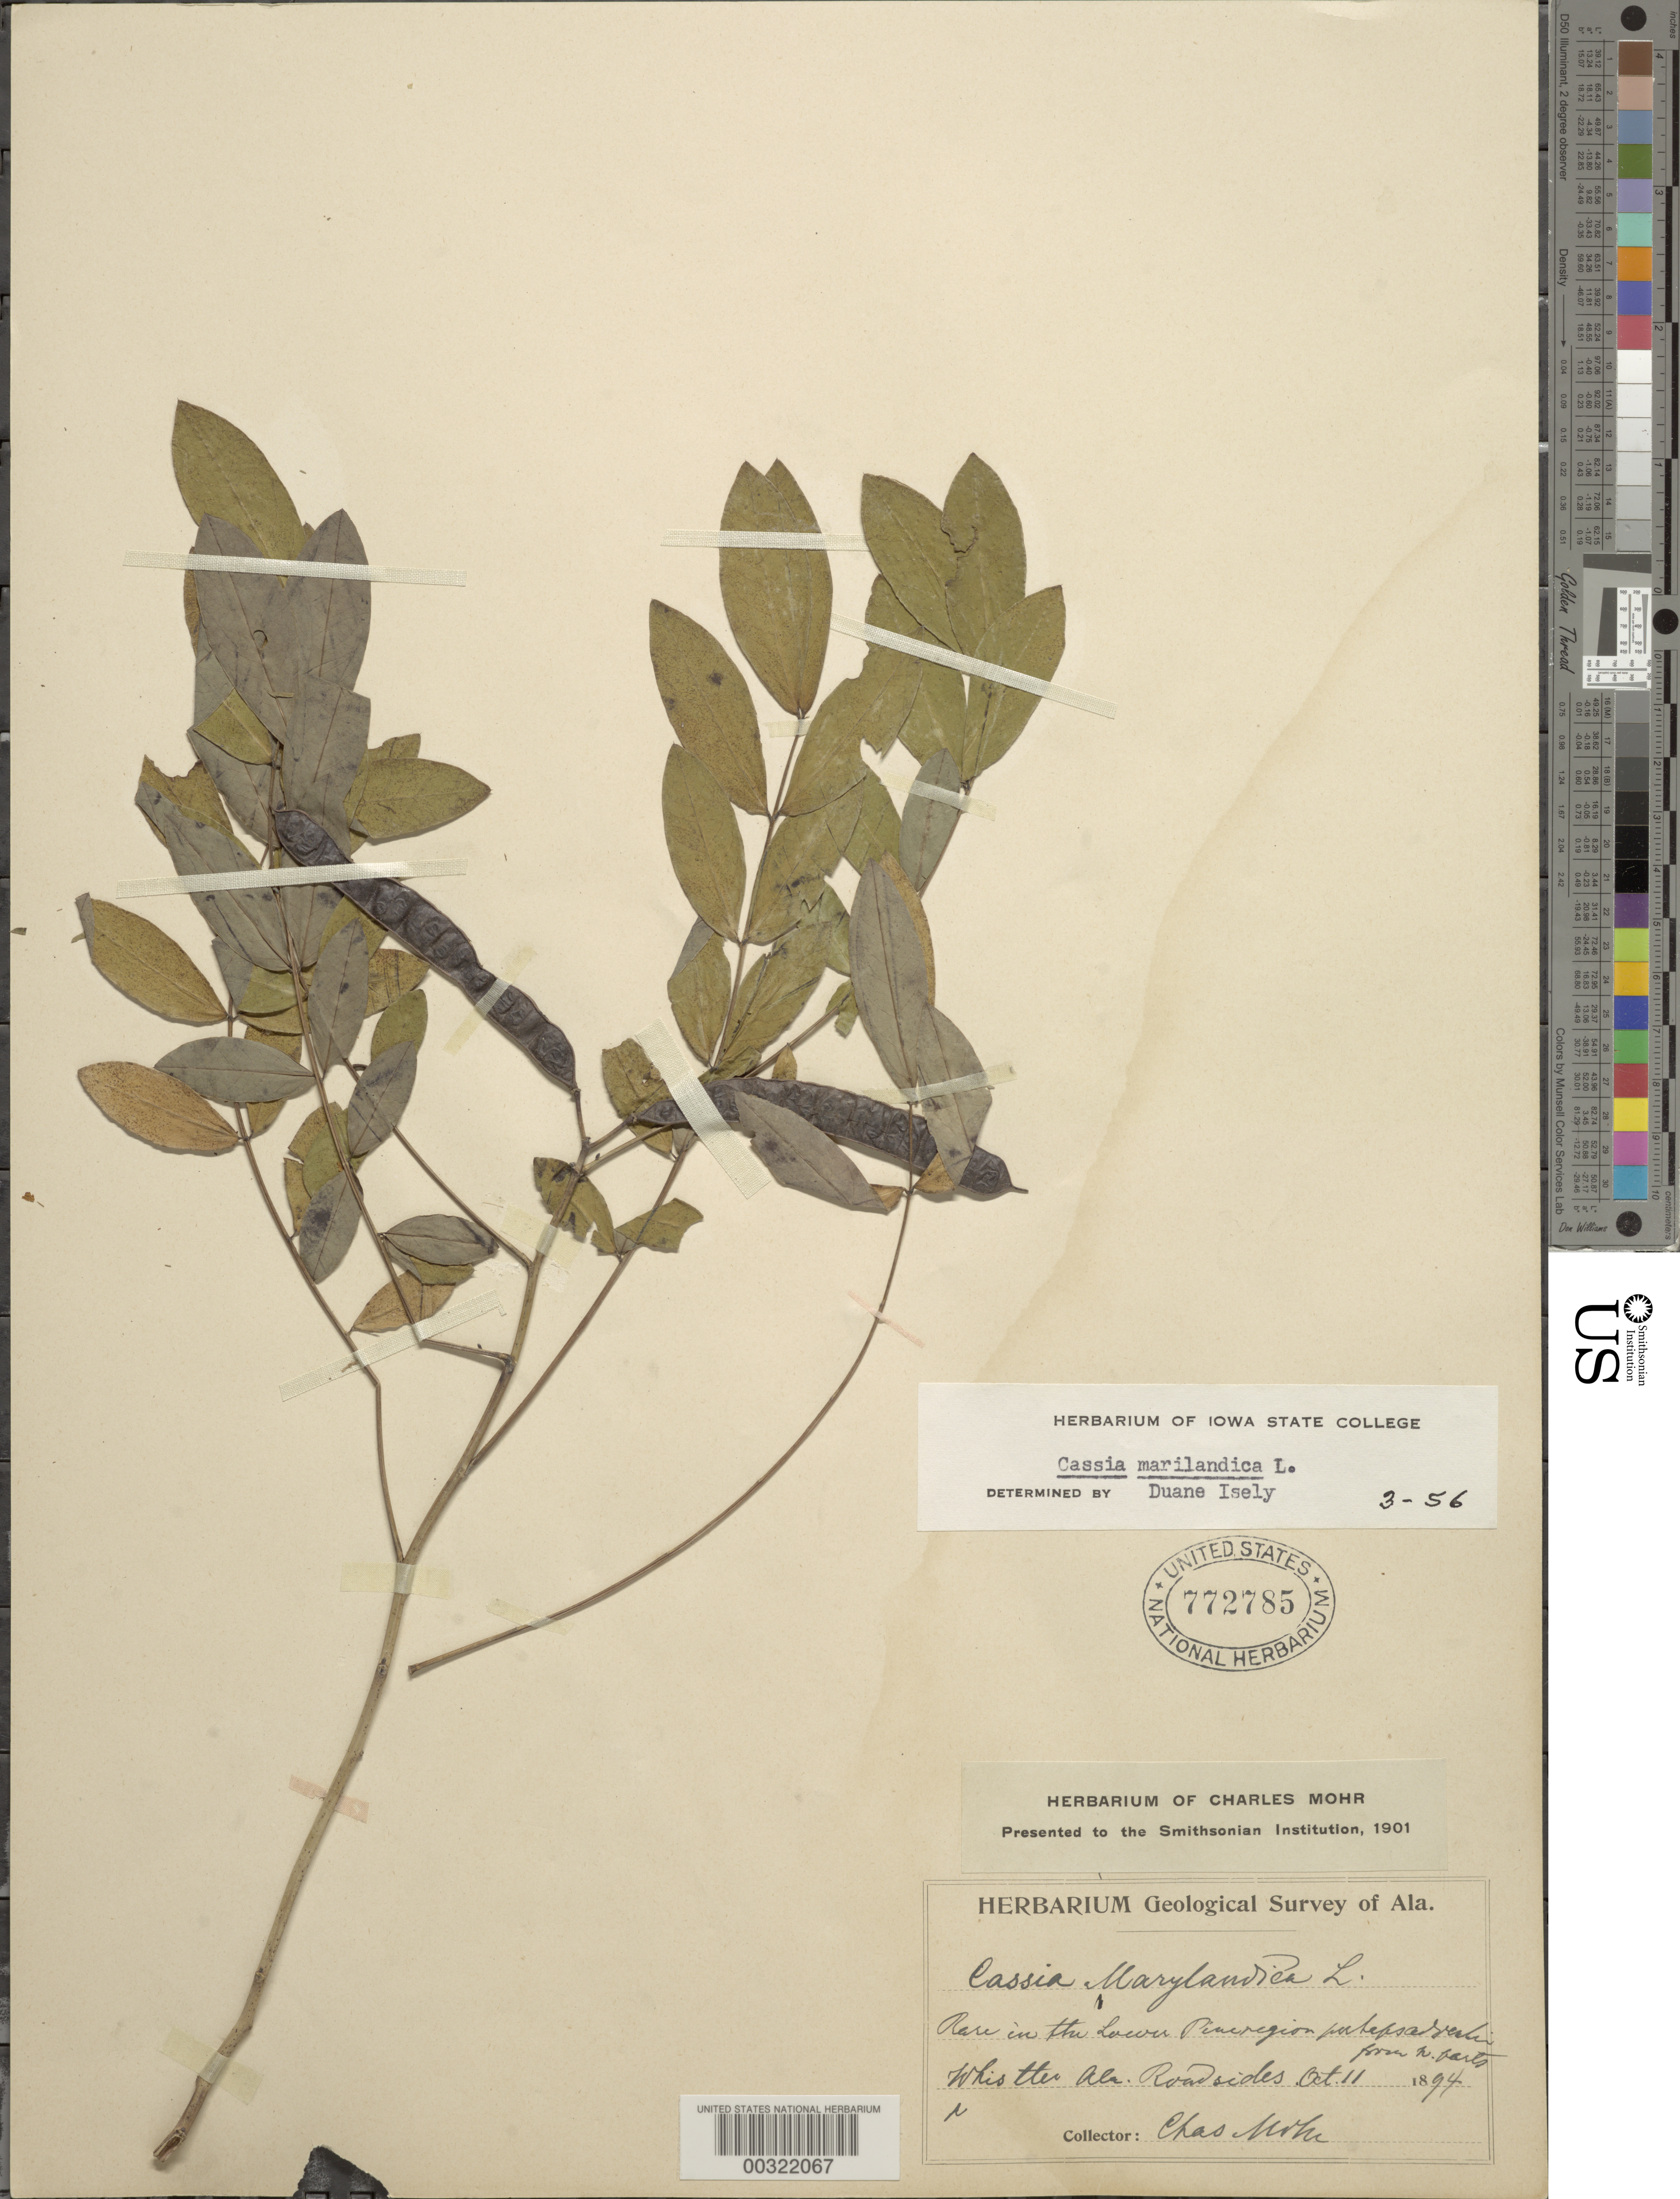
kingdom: Plantae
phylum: Tracheophyta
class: Magnoliopsida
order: Fabales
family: Fabaceae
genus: Senna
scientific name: Senna marilandica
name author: (L.) Link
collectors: C. T. Mohr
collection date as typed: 11 Oct 1894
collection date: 1894-10-11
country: United States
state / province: Alabama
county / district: Mobile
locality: Whistler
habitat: Roadsides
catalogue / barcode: US 772785